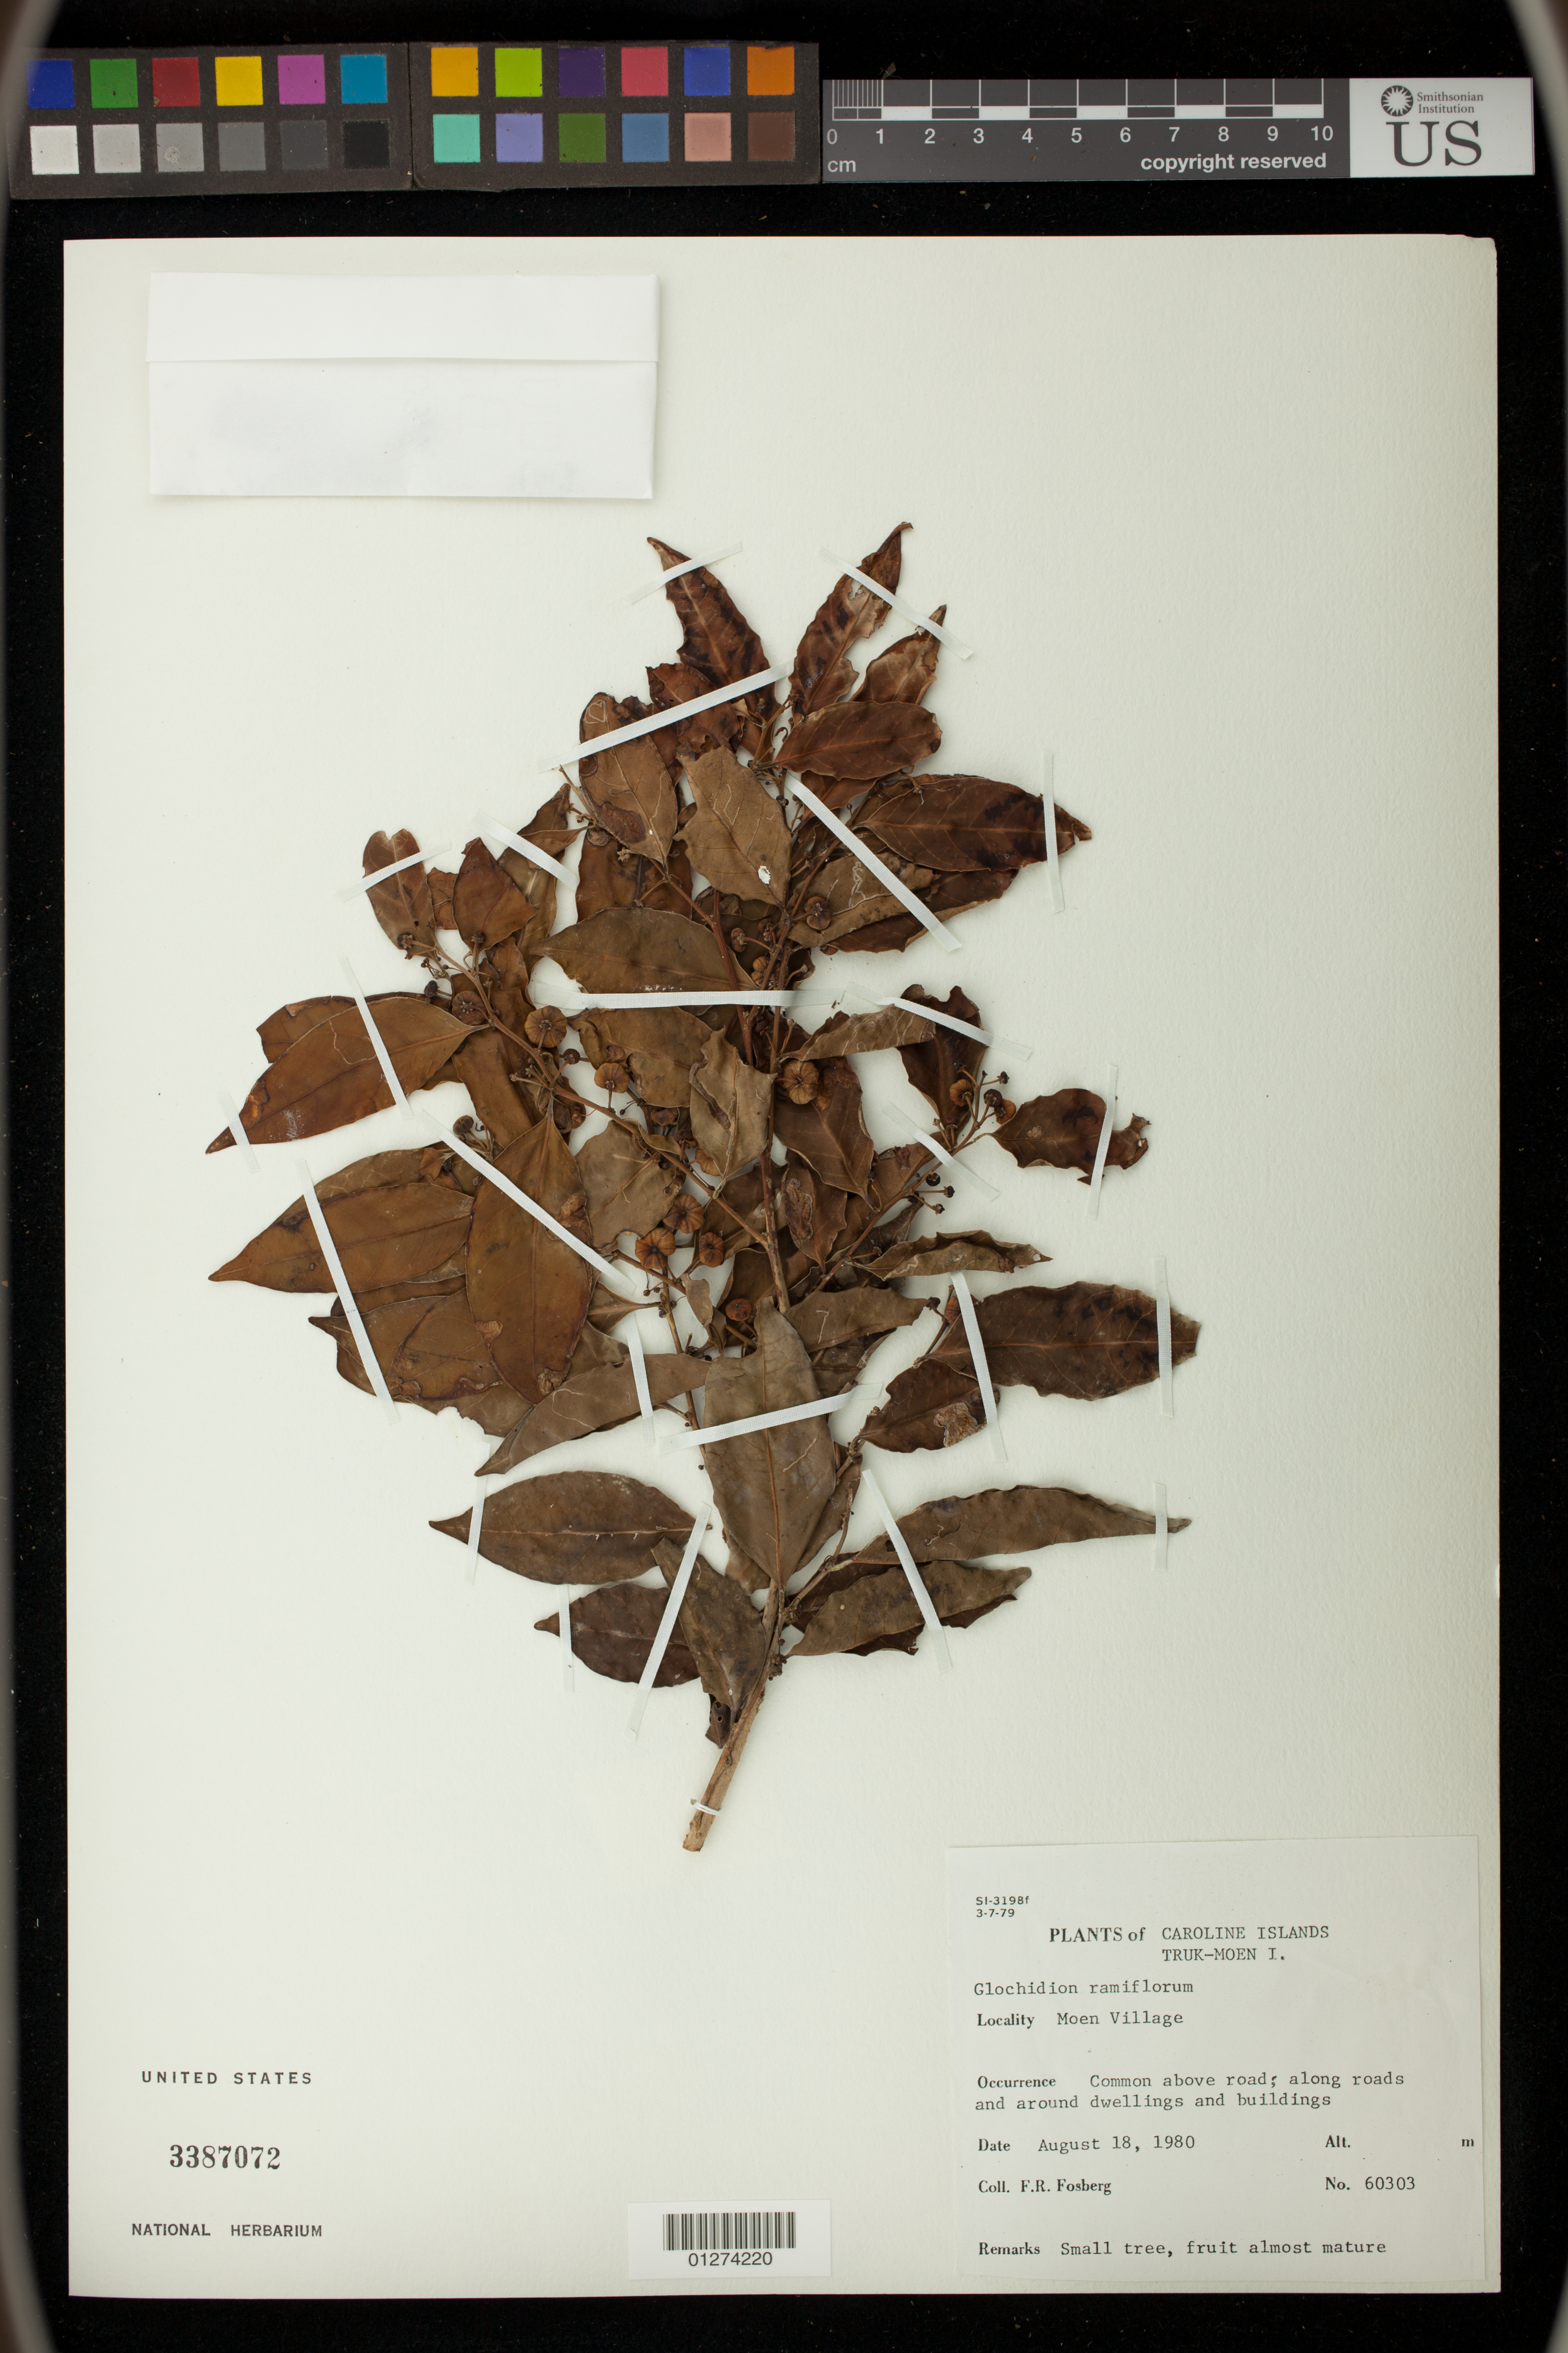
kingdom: Plantae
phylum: Tracheophyta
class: Magnoliopsida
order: Malpighiales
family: Phyllanthaceae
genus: Glochidion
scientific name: Glochidion ramiflorum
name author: J.R. Forst. & G. Forst.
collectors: F. R. Fosberg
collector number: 60303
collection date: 1980-08-18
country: Micronesia, Federated States of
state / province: Truk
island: Moen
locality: Moen Village.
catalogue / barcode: US 3387072